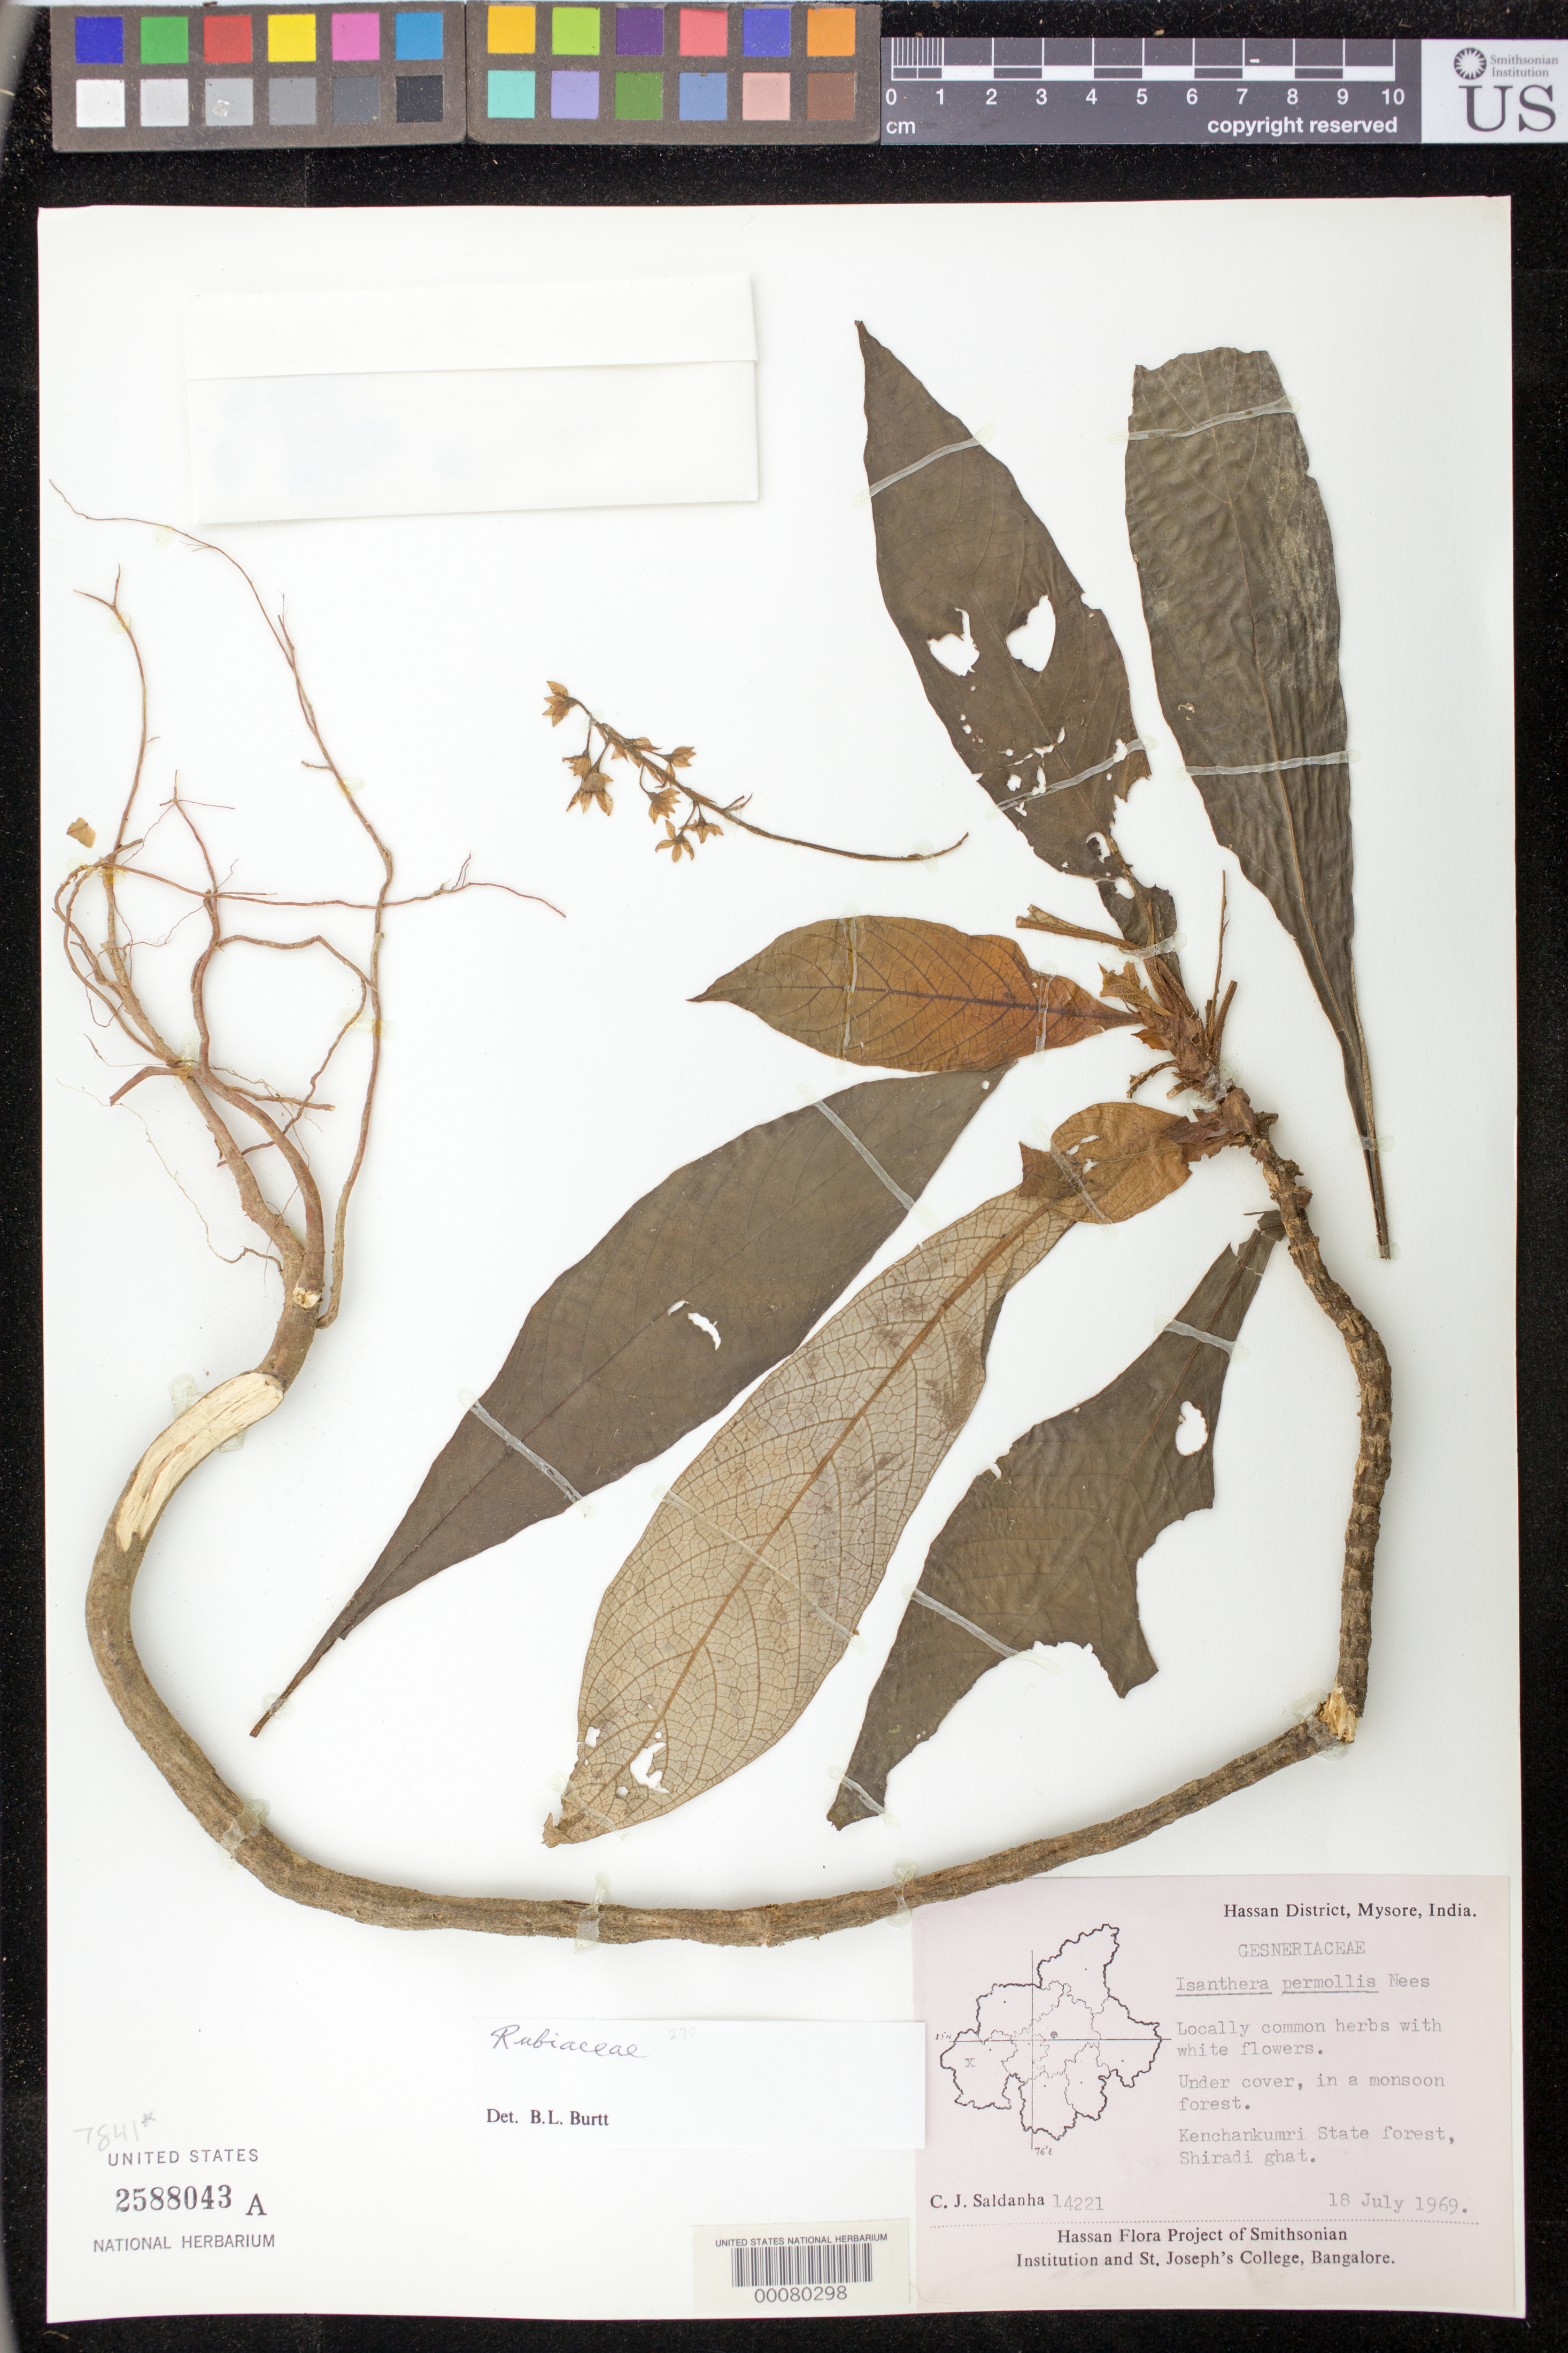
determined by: Burtt, B. L.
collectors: C. J. Saldanha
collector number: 14221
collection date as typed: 18 Jul 1969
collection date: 1969-07-18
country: India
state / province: Karnataka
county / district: Hassan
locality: Kenchankumri state forest, shiradi ghat, mysore state [mysore state = karnataka.]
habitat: Under cover, in a monsoon forest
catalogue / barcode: US 2588043A